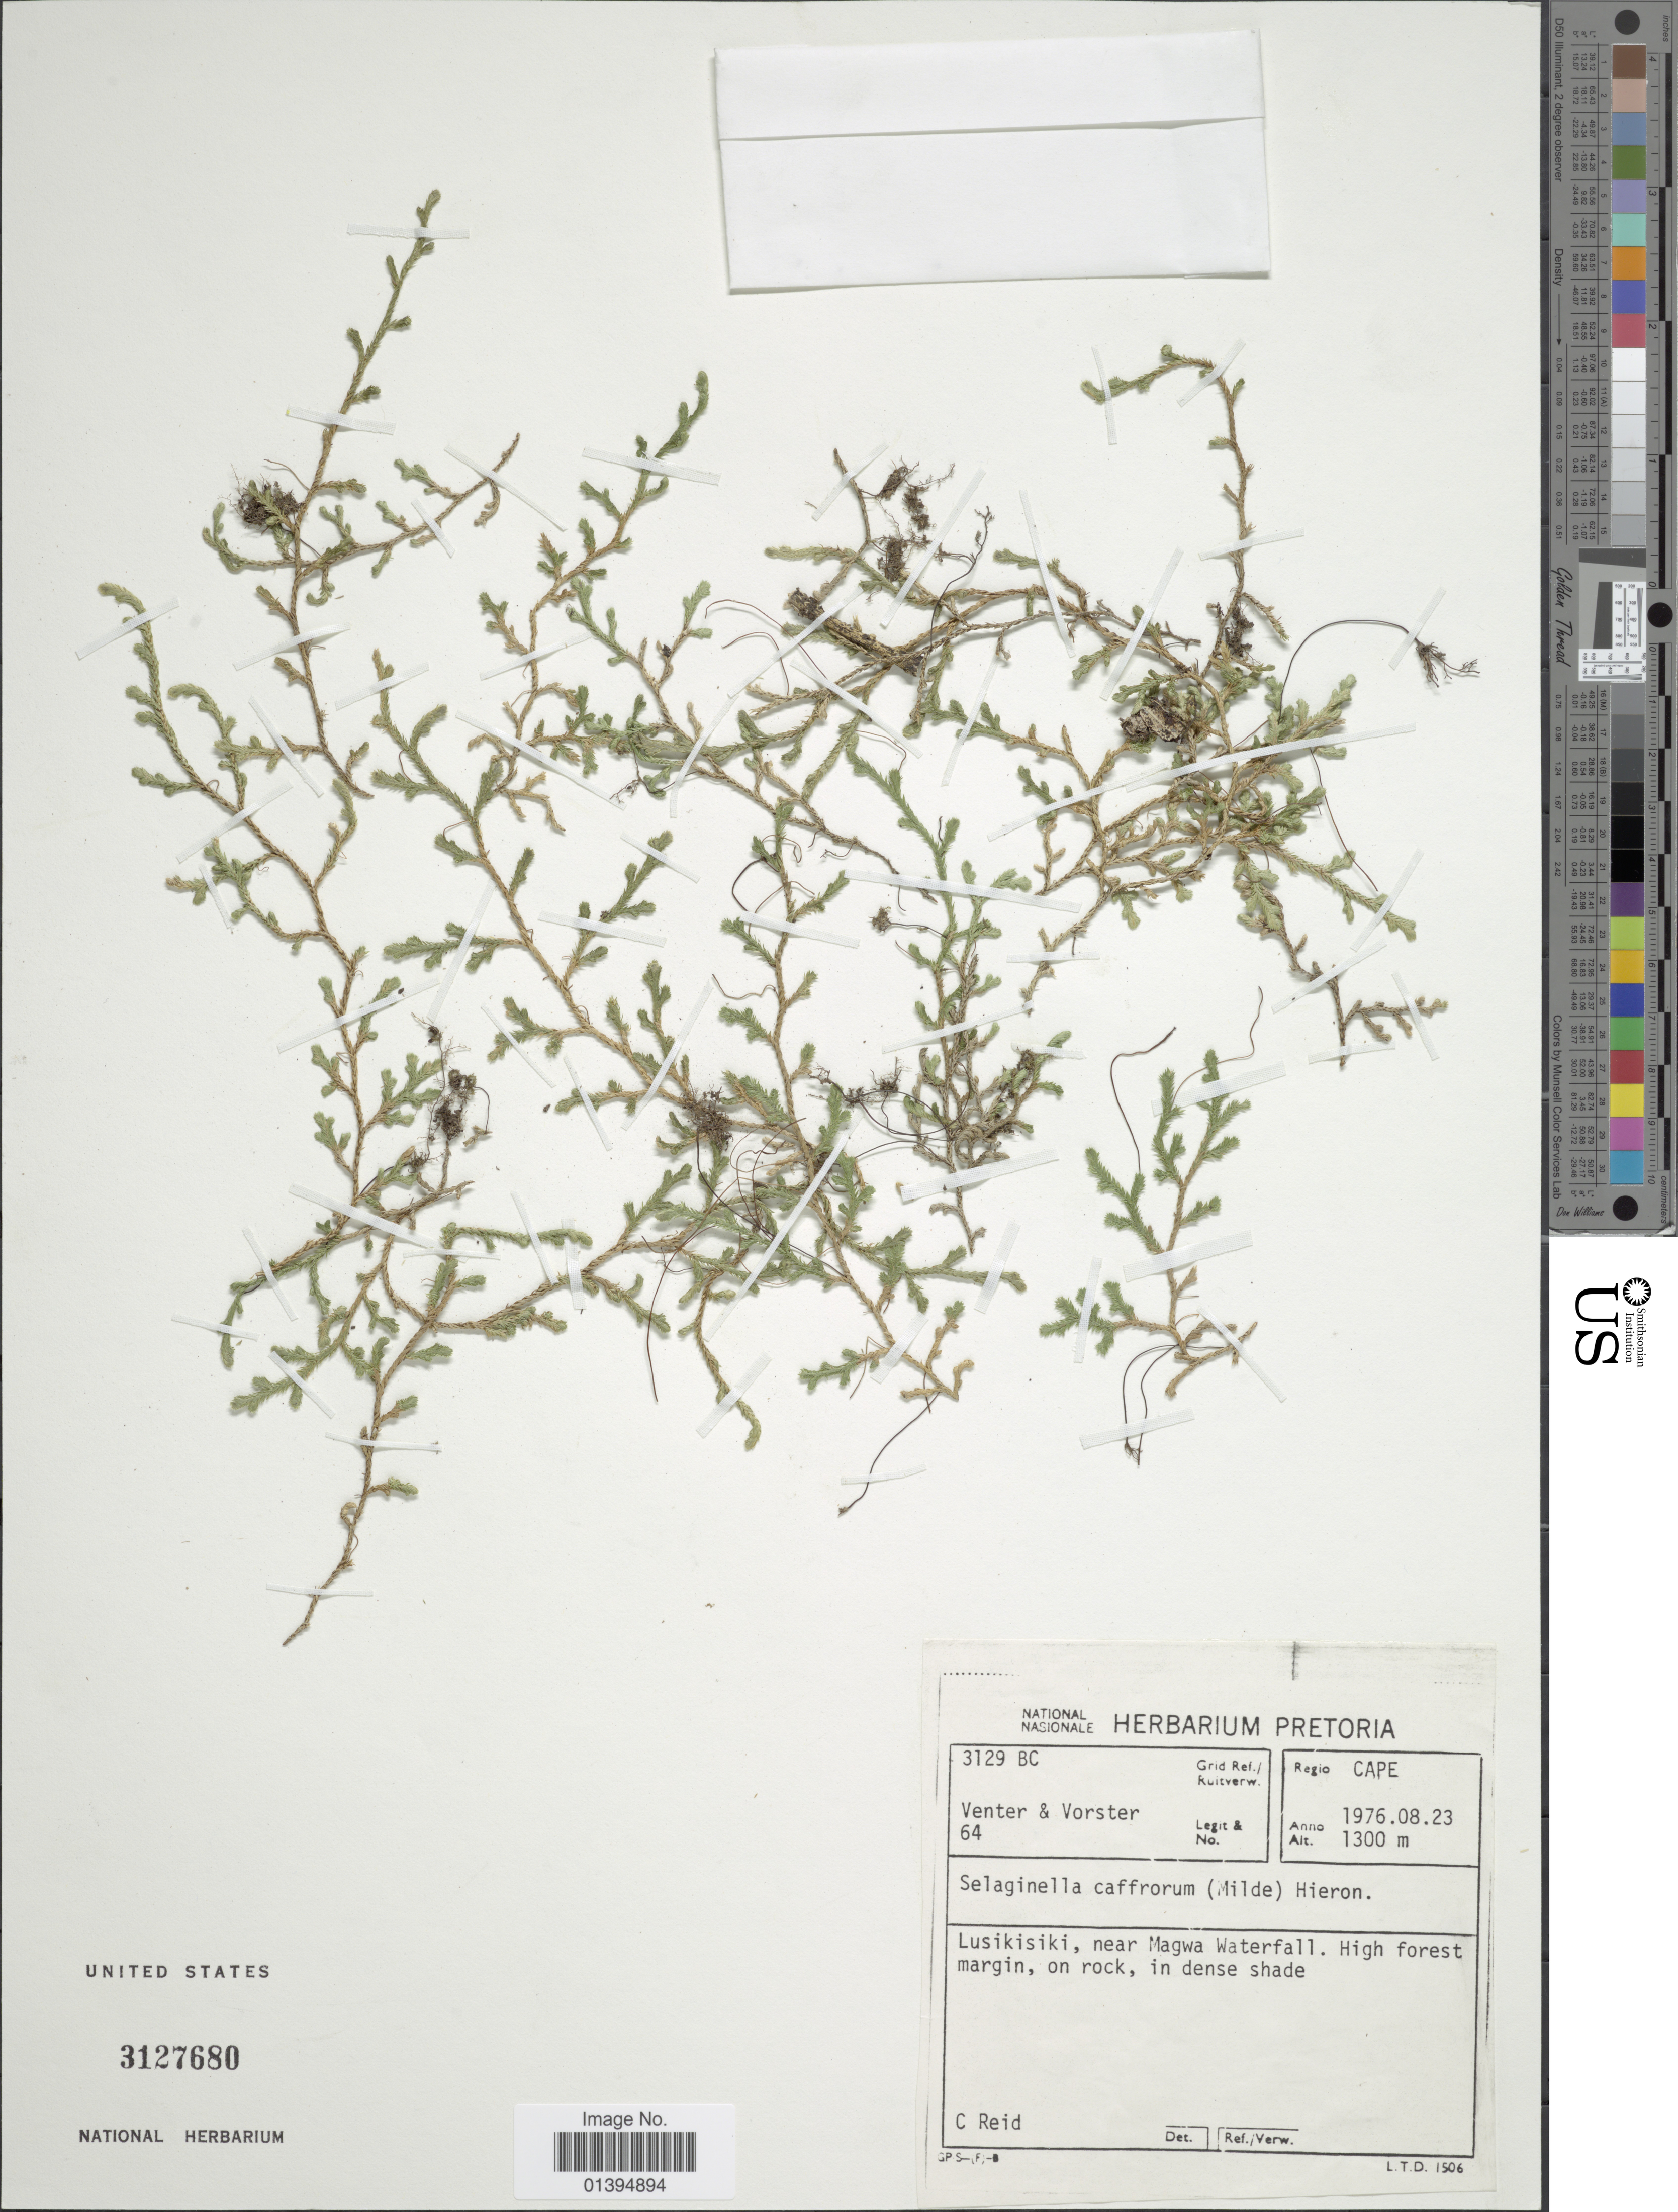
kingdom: Plantae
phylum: Tracheophyta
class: Lycopodiopsida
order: Selaginellales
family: Selaginellaceae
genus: Selaginella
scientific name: Selaginella caffrorum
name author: (Milde) Hieron.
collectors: -. Venter & -. Vorster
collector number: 64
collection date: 1976-08-23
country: South Africa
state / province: Eastern Cape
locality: Lusikisiki, near Magwa Waterfall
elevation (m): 1300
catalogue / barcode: US 3127680